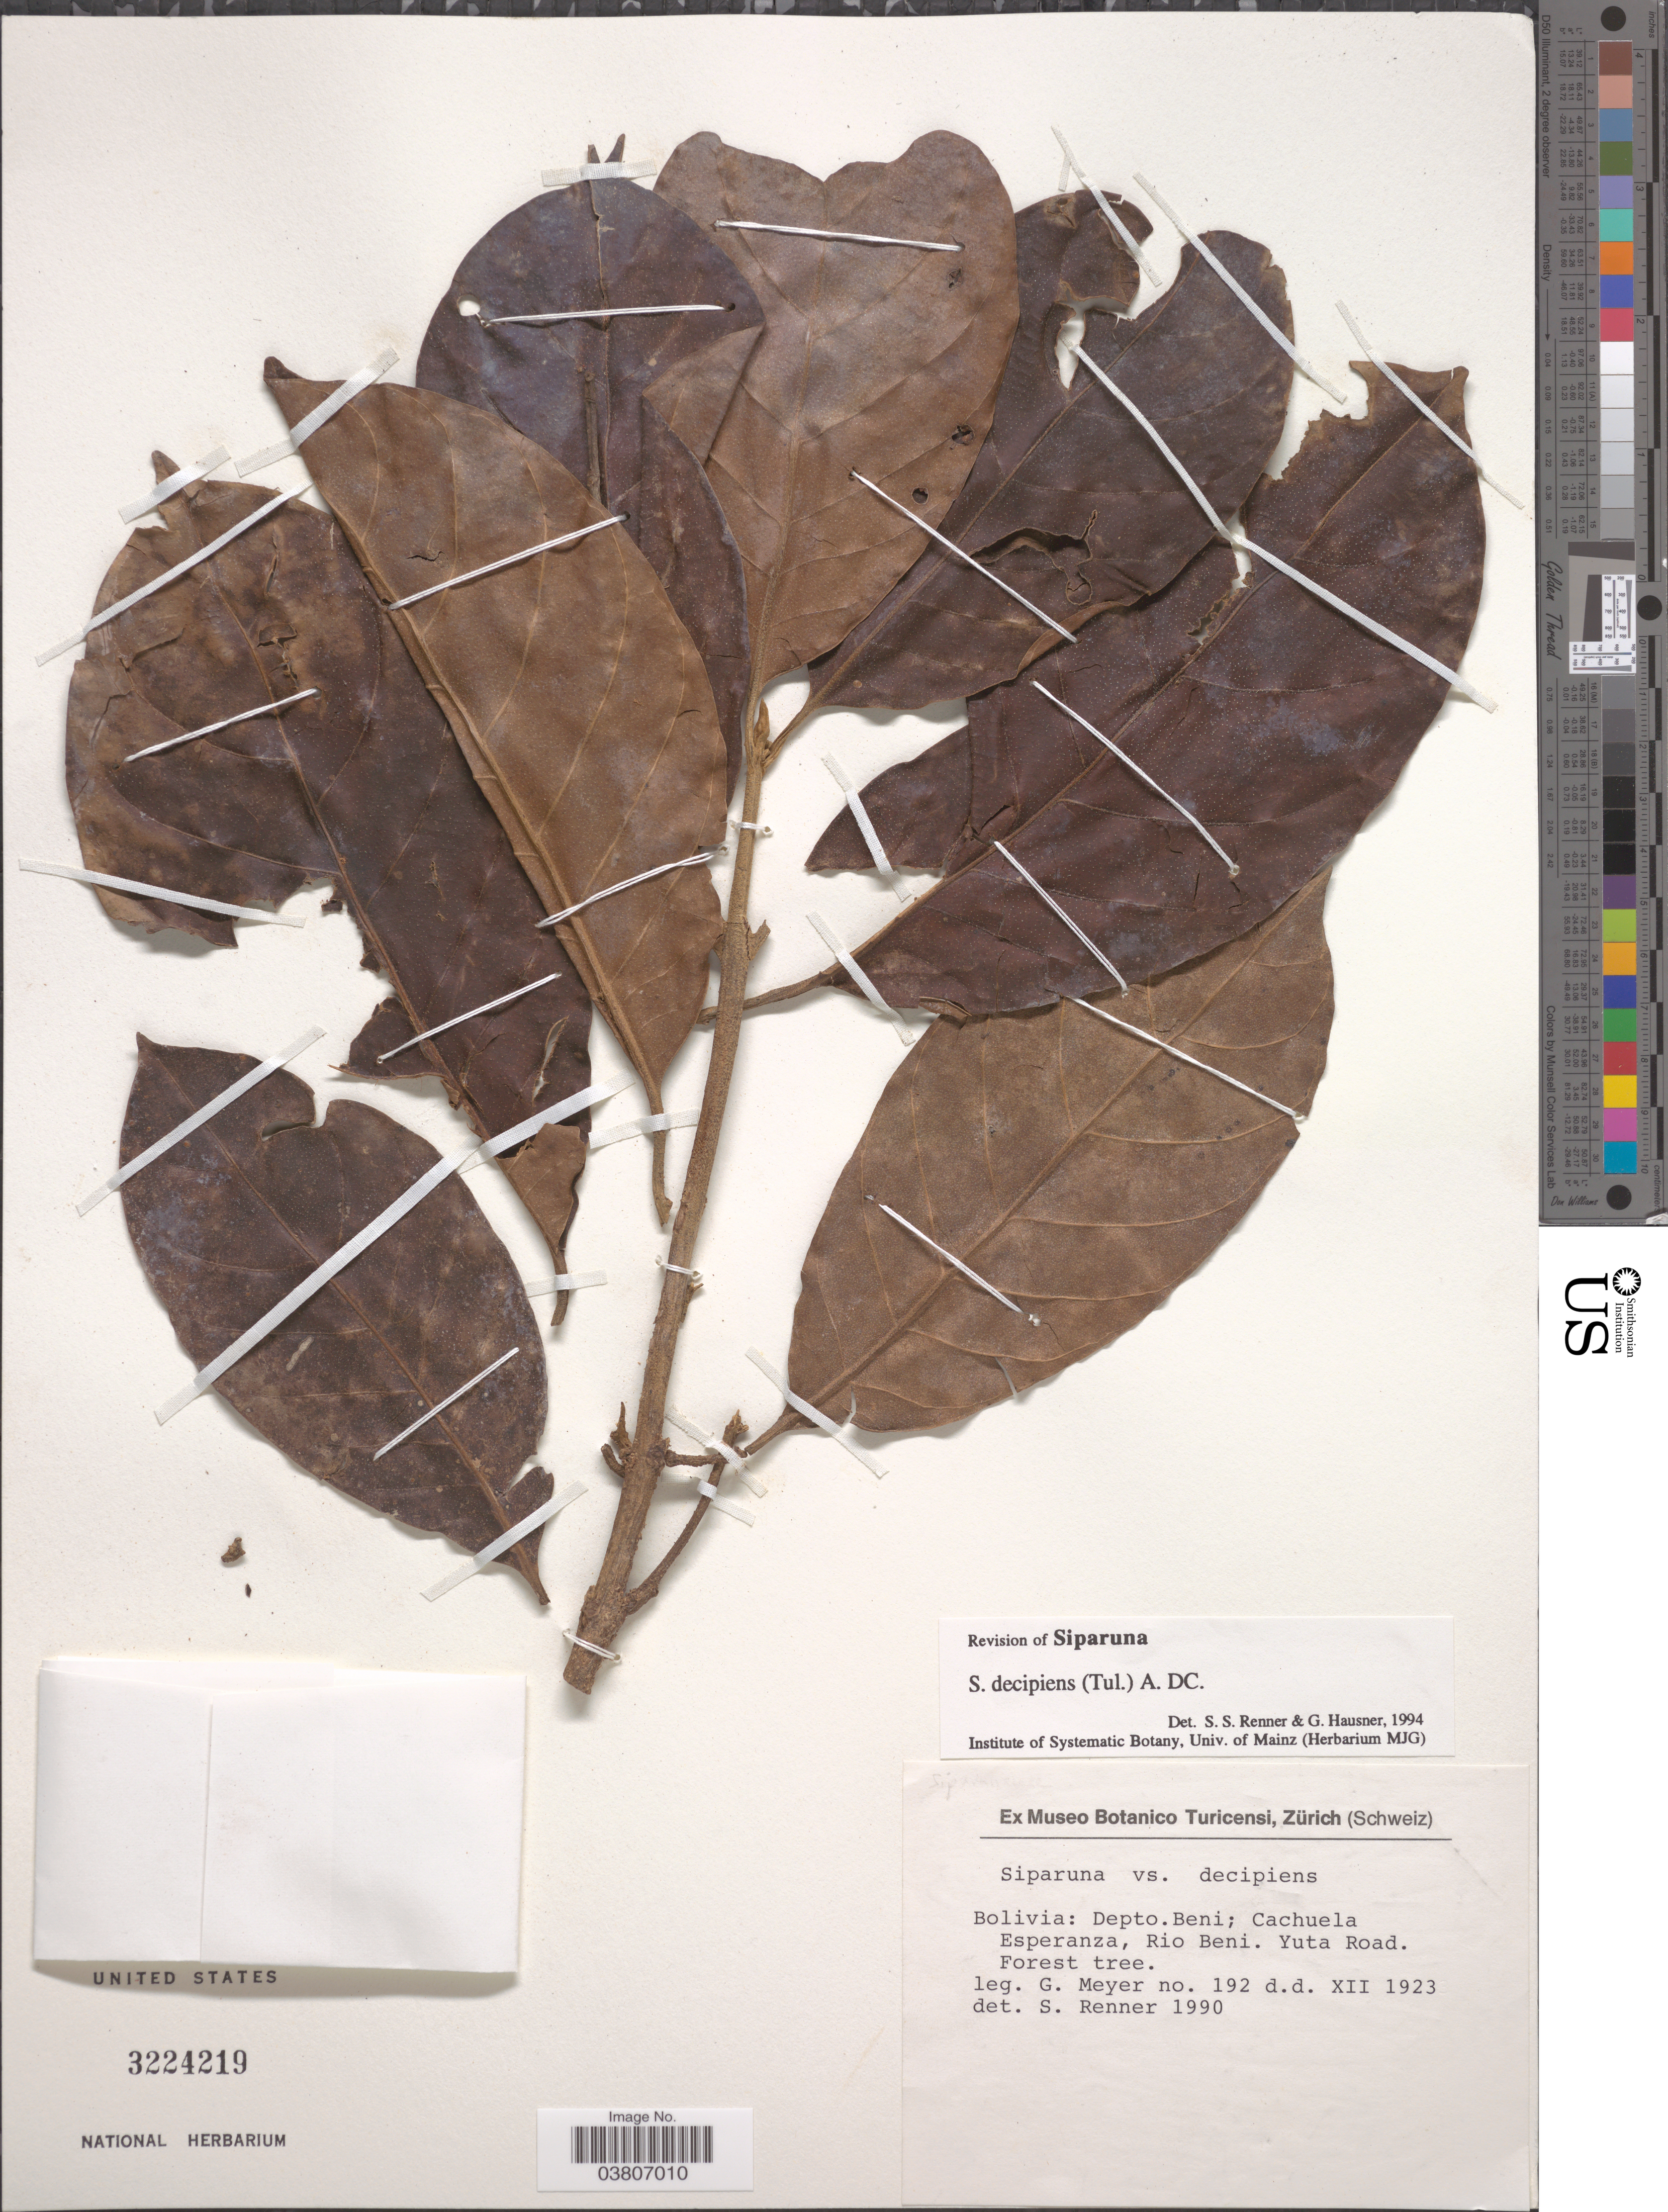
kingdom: Plantae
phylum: Tracheophyta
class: Magnoliopsida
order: Laurales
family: Siparunaceae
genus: Siparuna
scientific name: Siparuna decipiens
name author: (Tul.) A. DC.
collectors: G. Meyer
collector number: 192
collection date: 1923-12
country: Bolivia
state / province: Beni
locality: Depto. Beni; Cachuela Esperanza, Rio Beni. Yuta Road.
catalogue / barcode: US 3224219